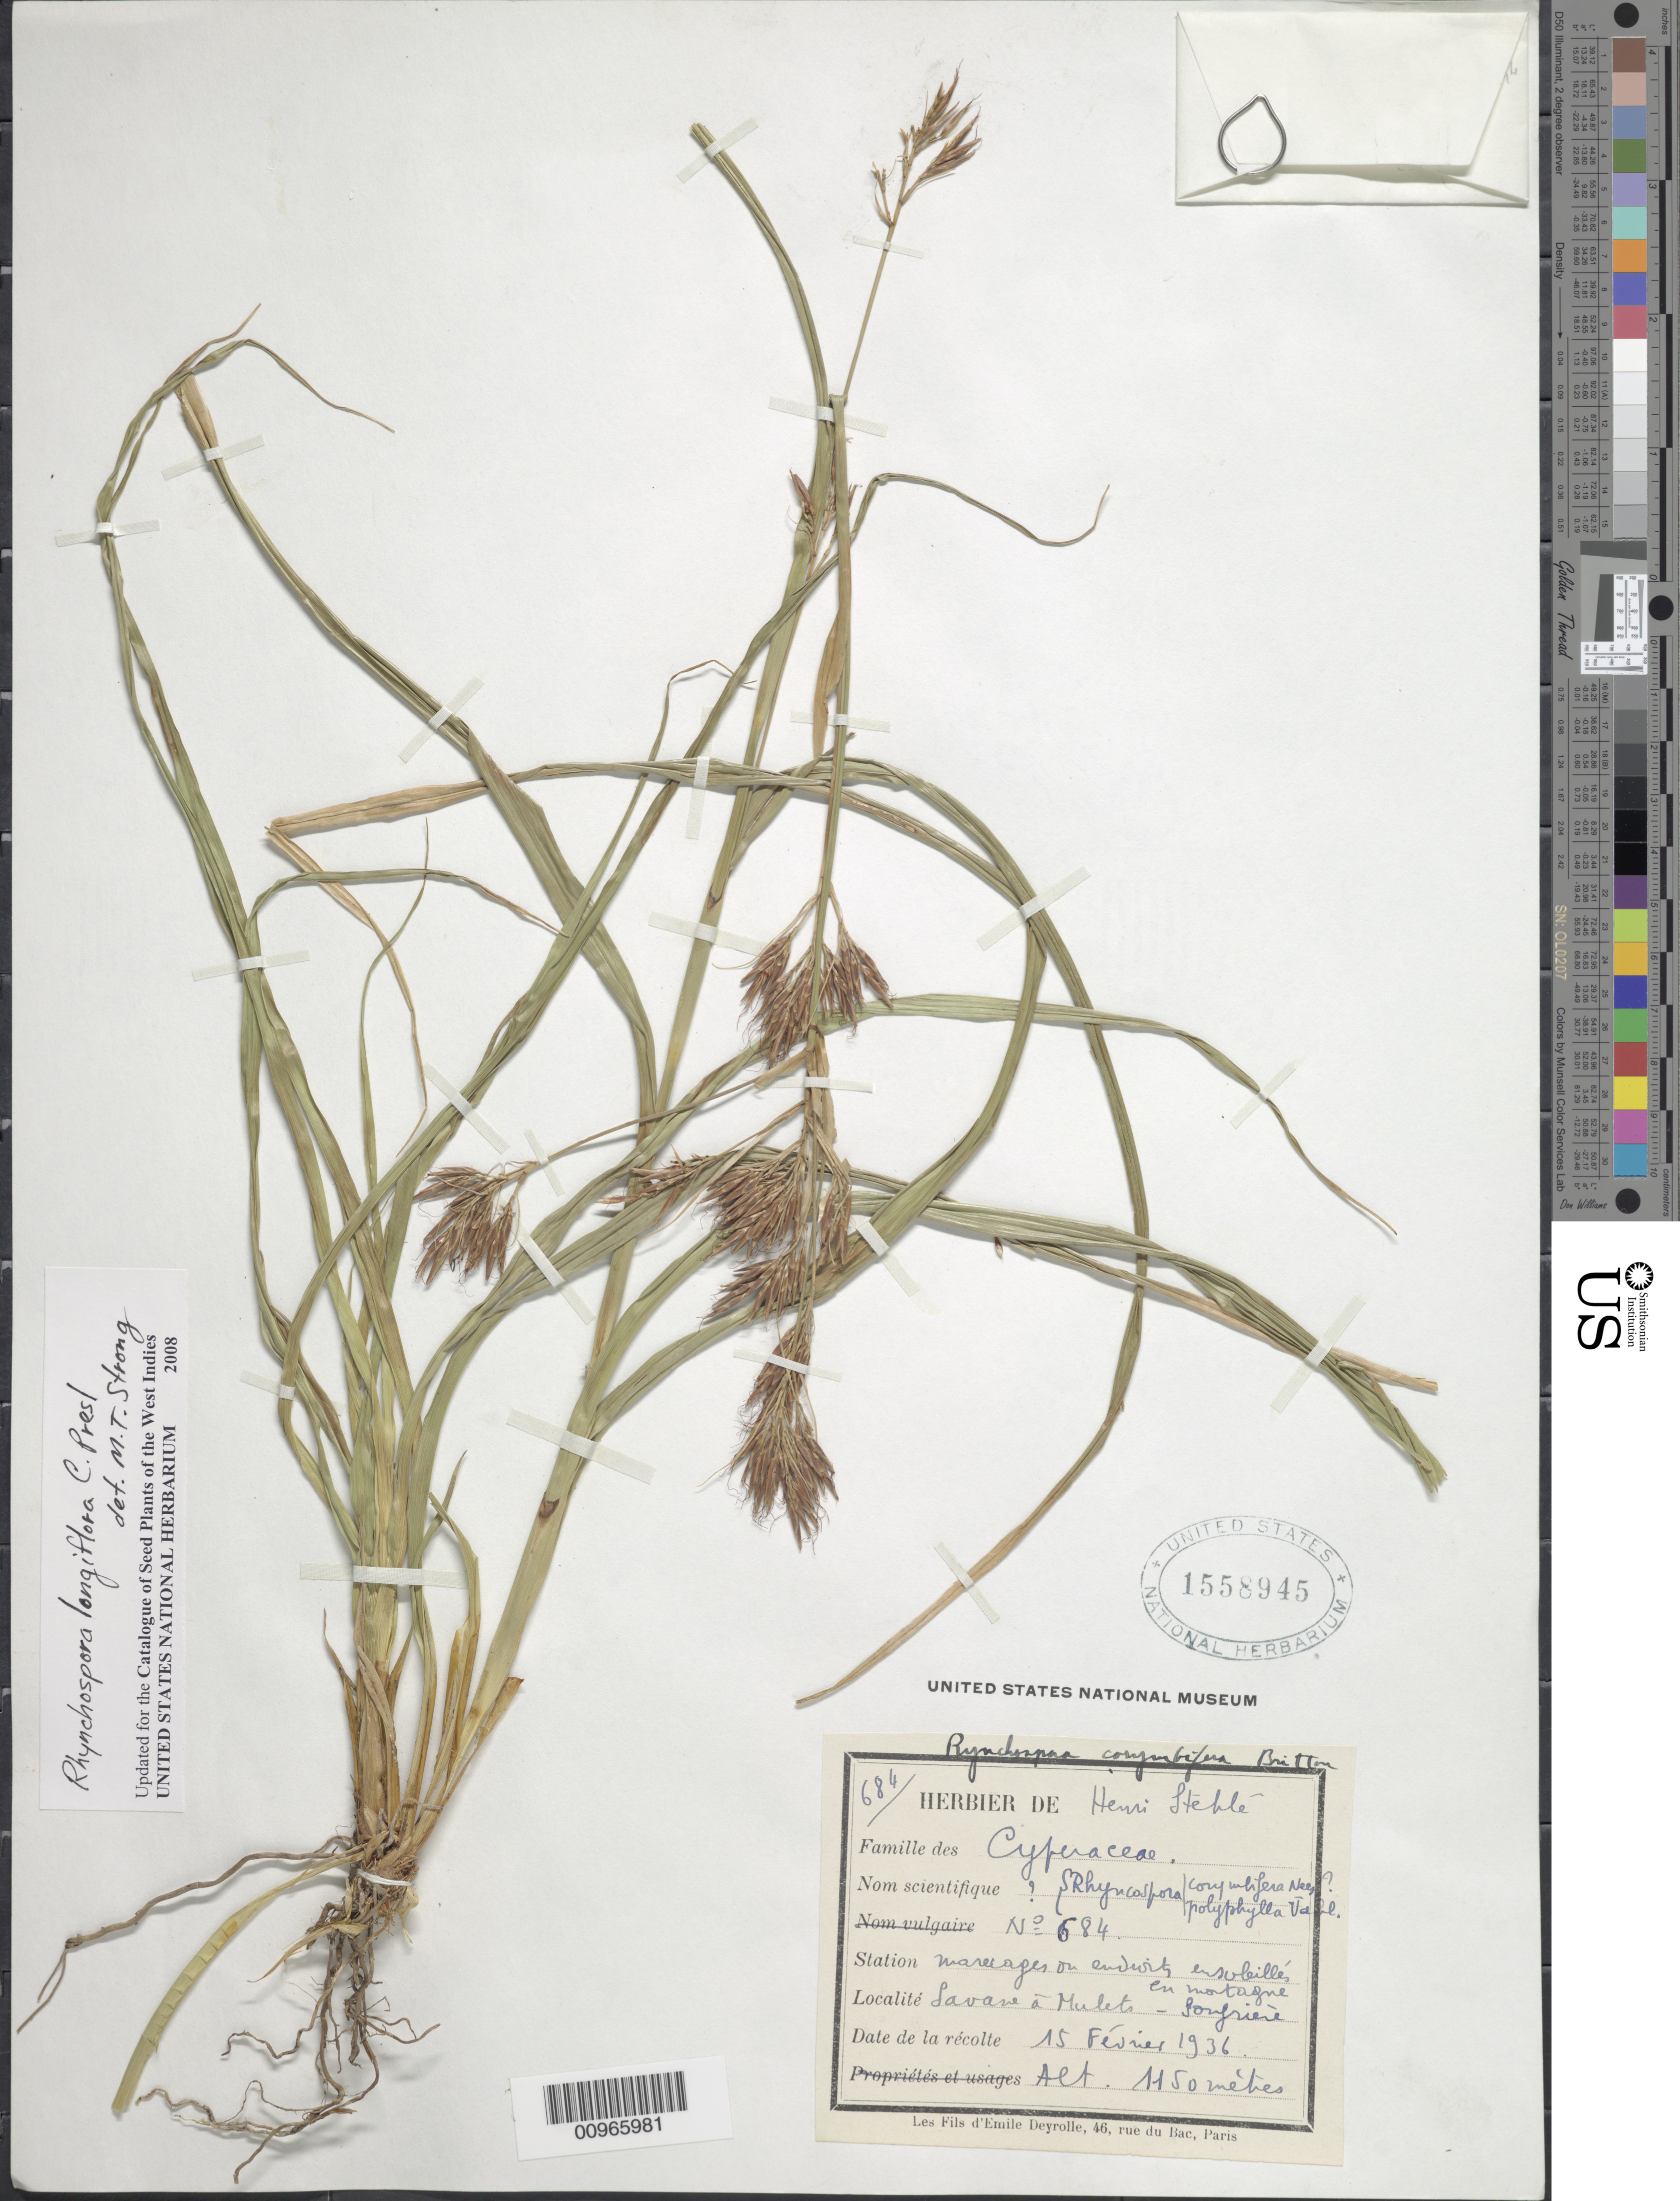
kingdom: Plantae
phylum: Tracheophyta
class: Liliopsida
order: Poales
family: Cyperaceae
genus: Rhynchospora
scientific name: Rhynchospora longiflora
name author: C. Presl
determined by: Strong, M. T., (US), Smithsonian Institution - National Museum of Natural History (UNITED STATES)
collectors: H. Stehlé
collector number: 684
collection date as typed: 15 Feb 1936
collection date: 1936-02-15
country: Guadeloupe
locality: Savana à Mulets, Soufrière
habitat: Marécages ou endroits ensobillés en montagne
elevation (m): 1150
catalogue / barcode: US 1558945